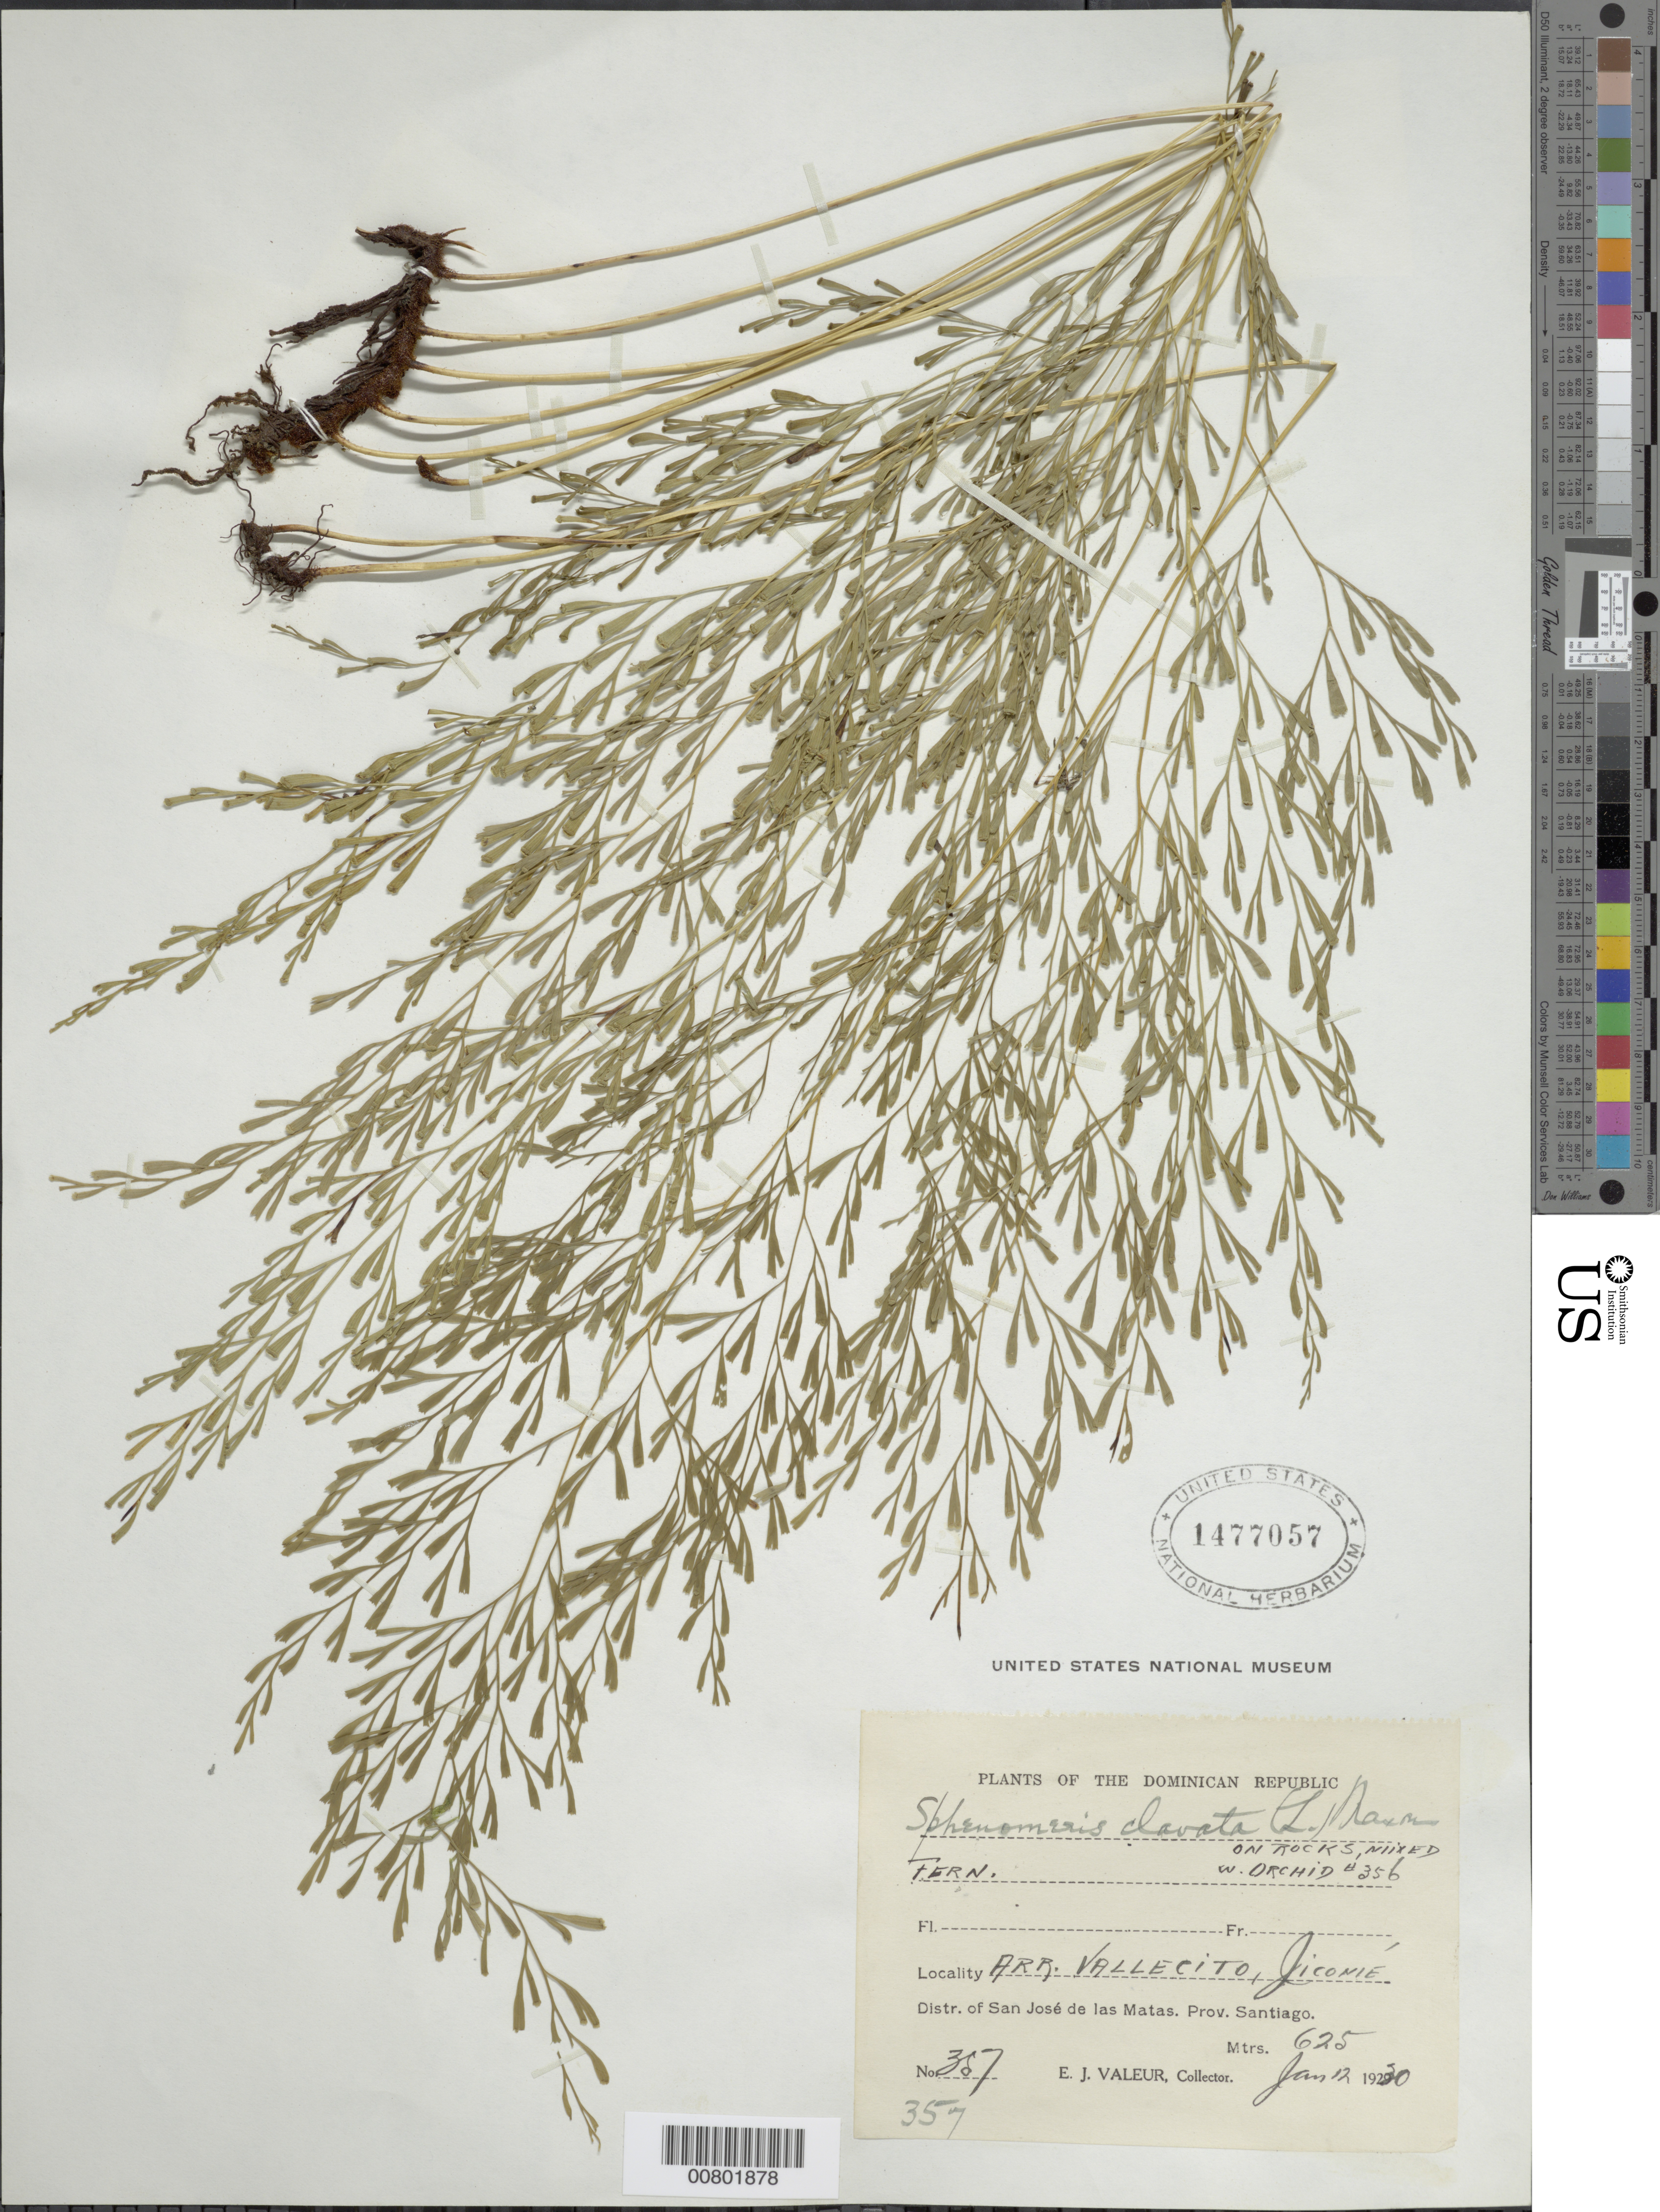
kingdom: Plantae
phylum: Tracheophyta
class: Polypodiopsida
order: Polypodiales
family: Lindsaeaceae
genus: Sphenomeris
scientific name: Sphenomeris clavata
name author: (L.) Maxon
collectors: E. Valeur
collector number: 357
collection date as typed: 12 Jan 1930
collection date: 1930-01-12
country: Dominican Republic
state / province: Santiago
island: Hispaniola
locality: Dist. San José de las Matas, Arr. Vallecito, Jicomié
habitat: On rocks, mixed with orchid #356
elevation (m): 625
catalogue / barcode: US 1477057